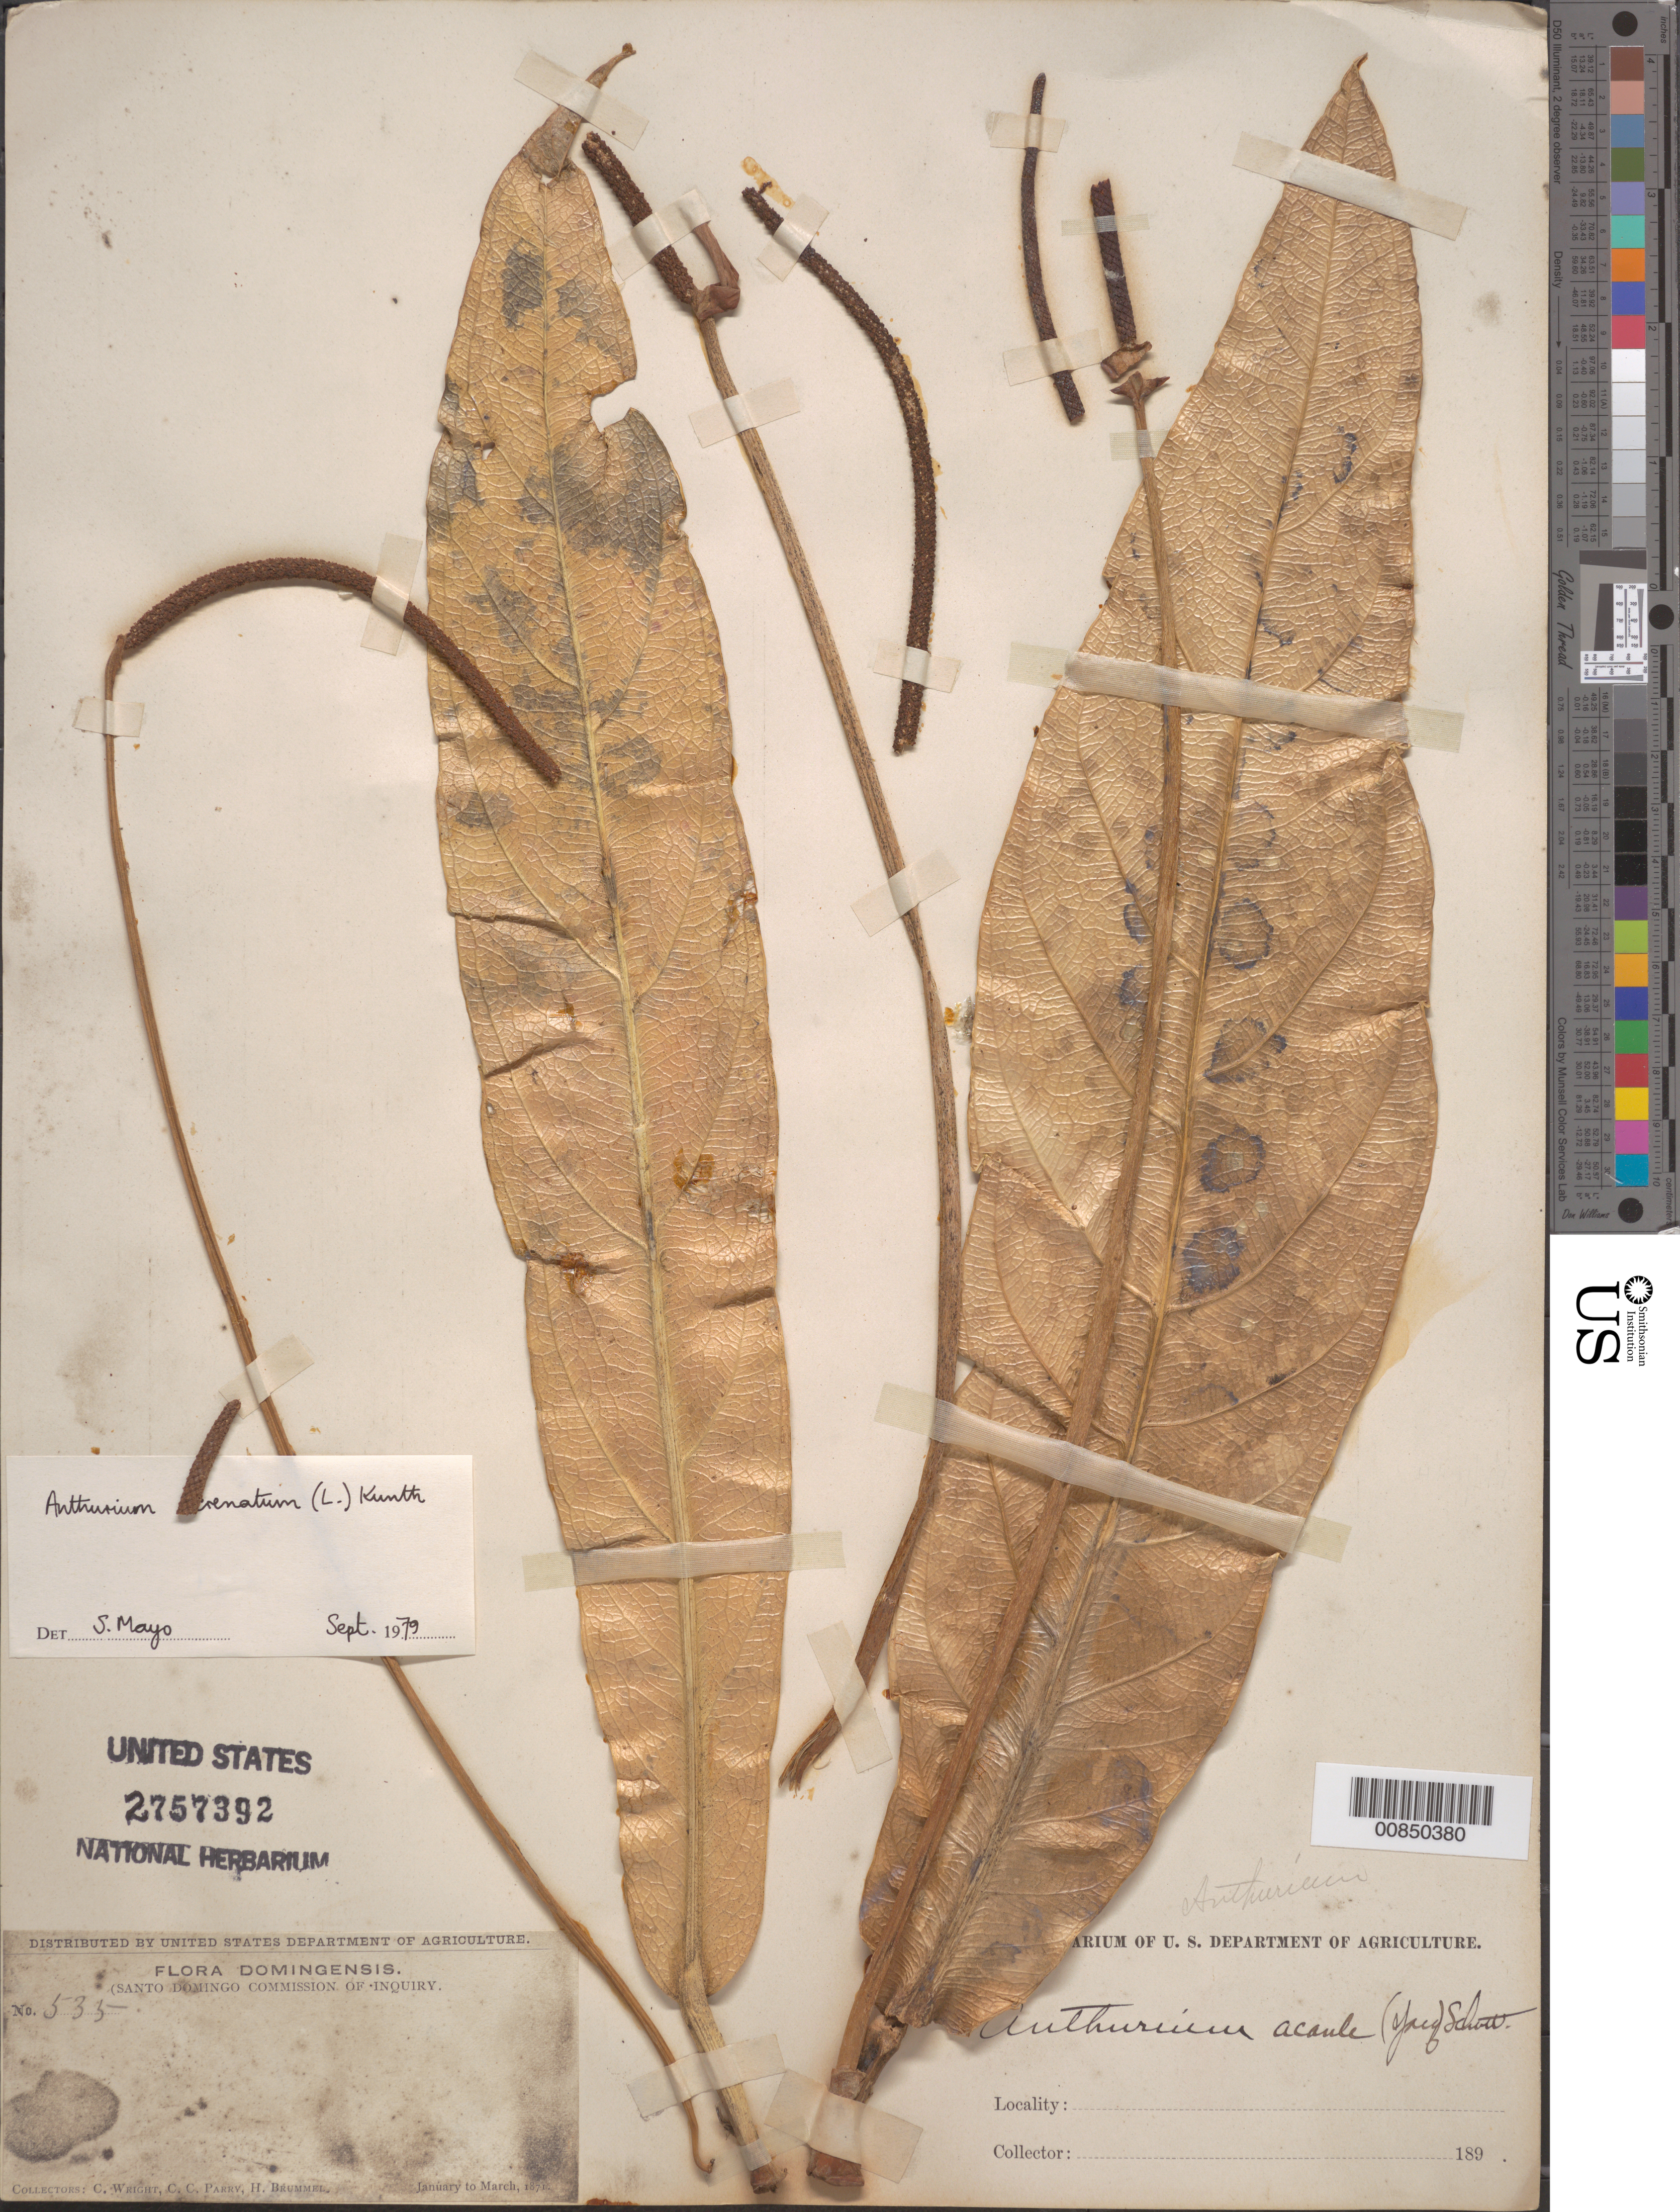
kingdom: Plantae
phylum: Tracheophyta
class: Liliopsida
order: Alismatales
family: Araceae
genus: Anthurium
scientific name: Anthurium crenatum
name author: (L.) Kunth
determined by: Mayo, S.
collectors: C. Wright, C. C. Parry & H. Brummel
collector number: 535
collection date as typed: Jan 1871 to -- Mar 1871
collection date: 1871-01/1871-03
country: Dominican Republic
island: Hispaniola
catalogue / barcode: US 2757392